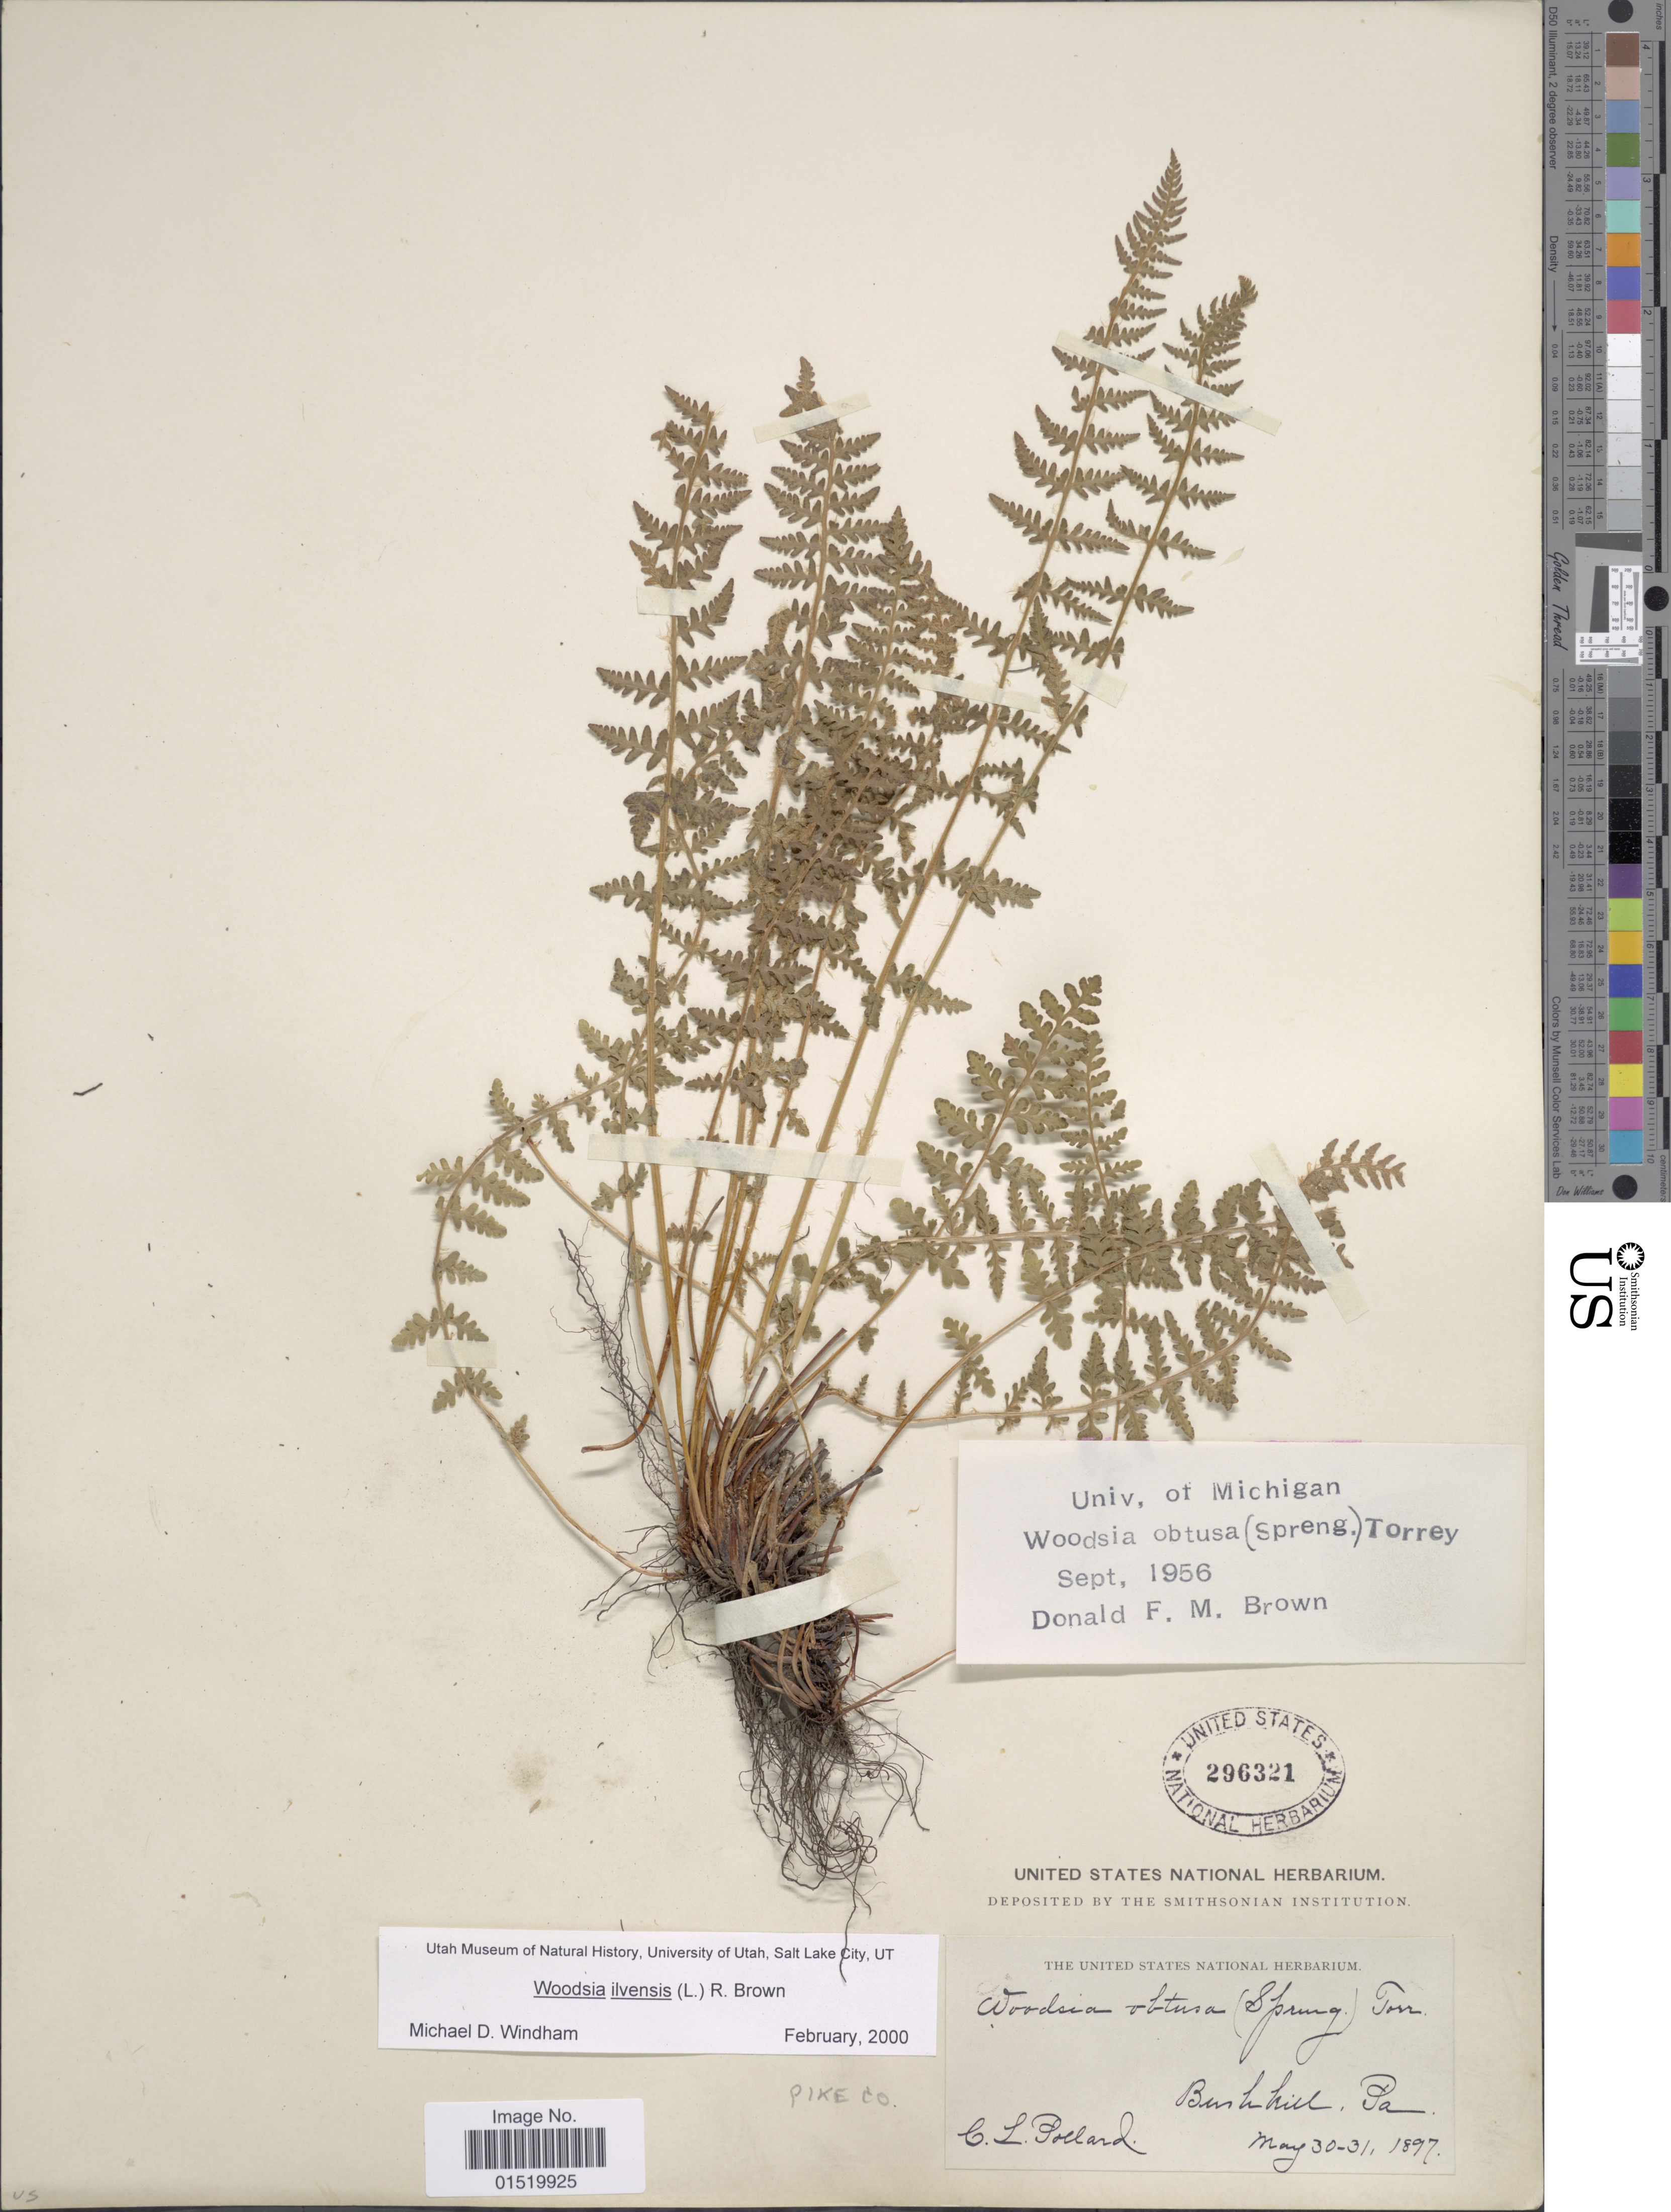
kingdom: Plantae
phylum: Tracheophyta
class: Polypodiopsida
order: Polypodiales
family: Woodsiaceae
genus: Woodsia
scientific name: Woodsia ilvensis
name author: (L.) R. Br.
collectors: C. L. Pollard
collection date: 1897-05-30/1897-05-31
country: United States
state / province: Pennsylvania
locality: Bush hill, Pa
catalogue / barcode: US 296321